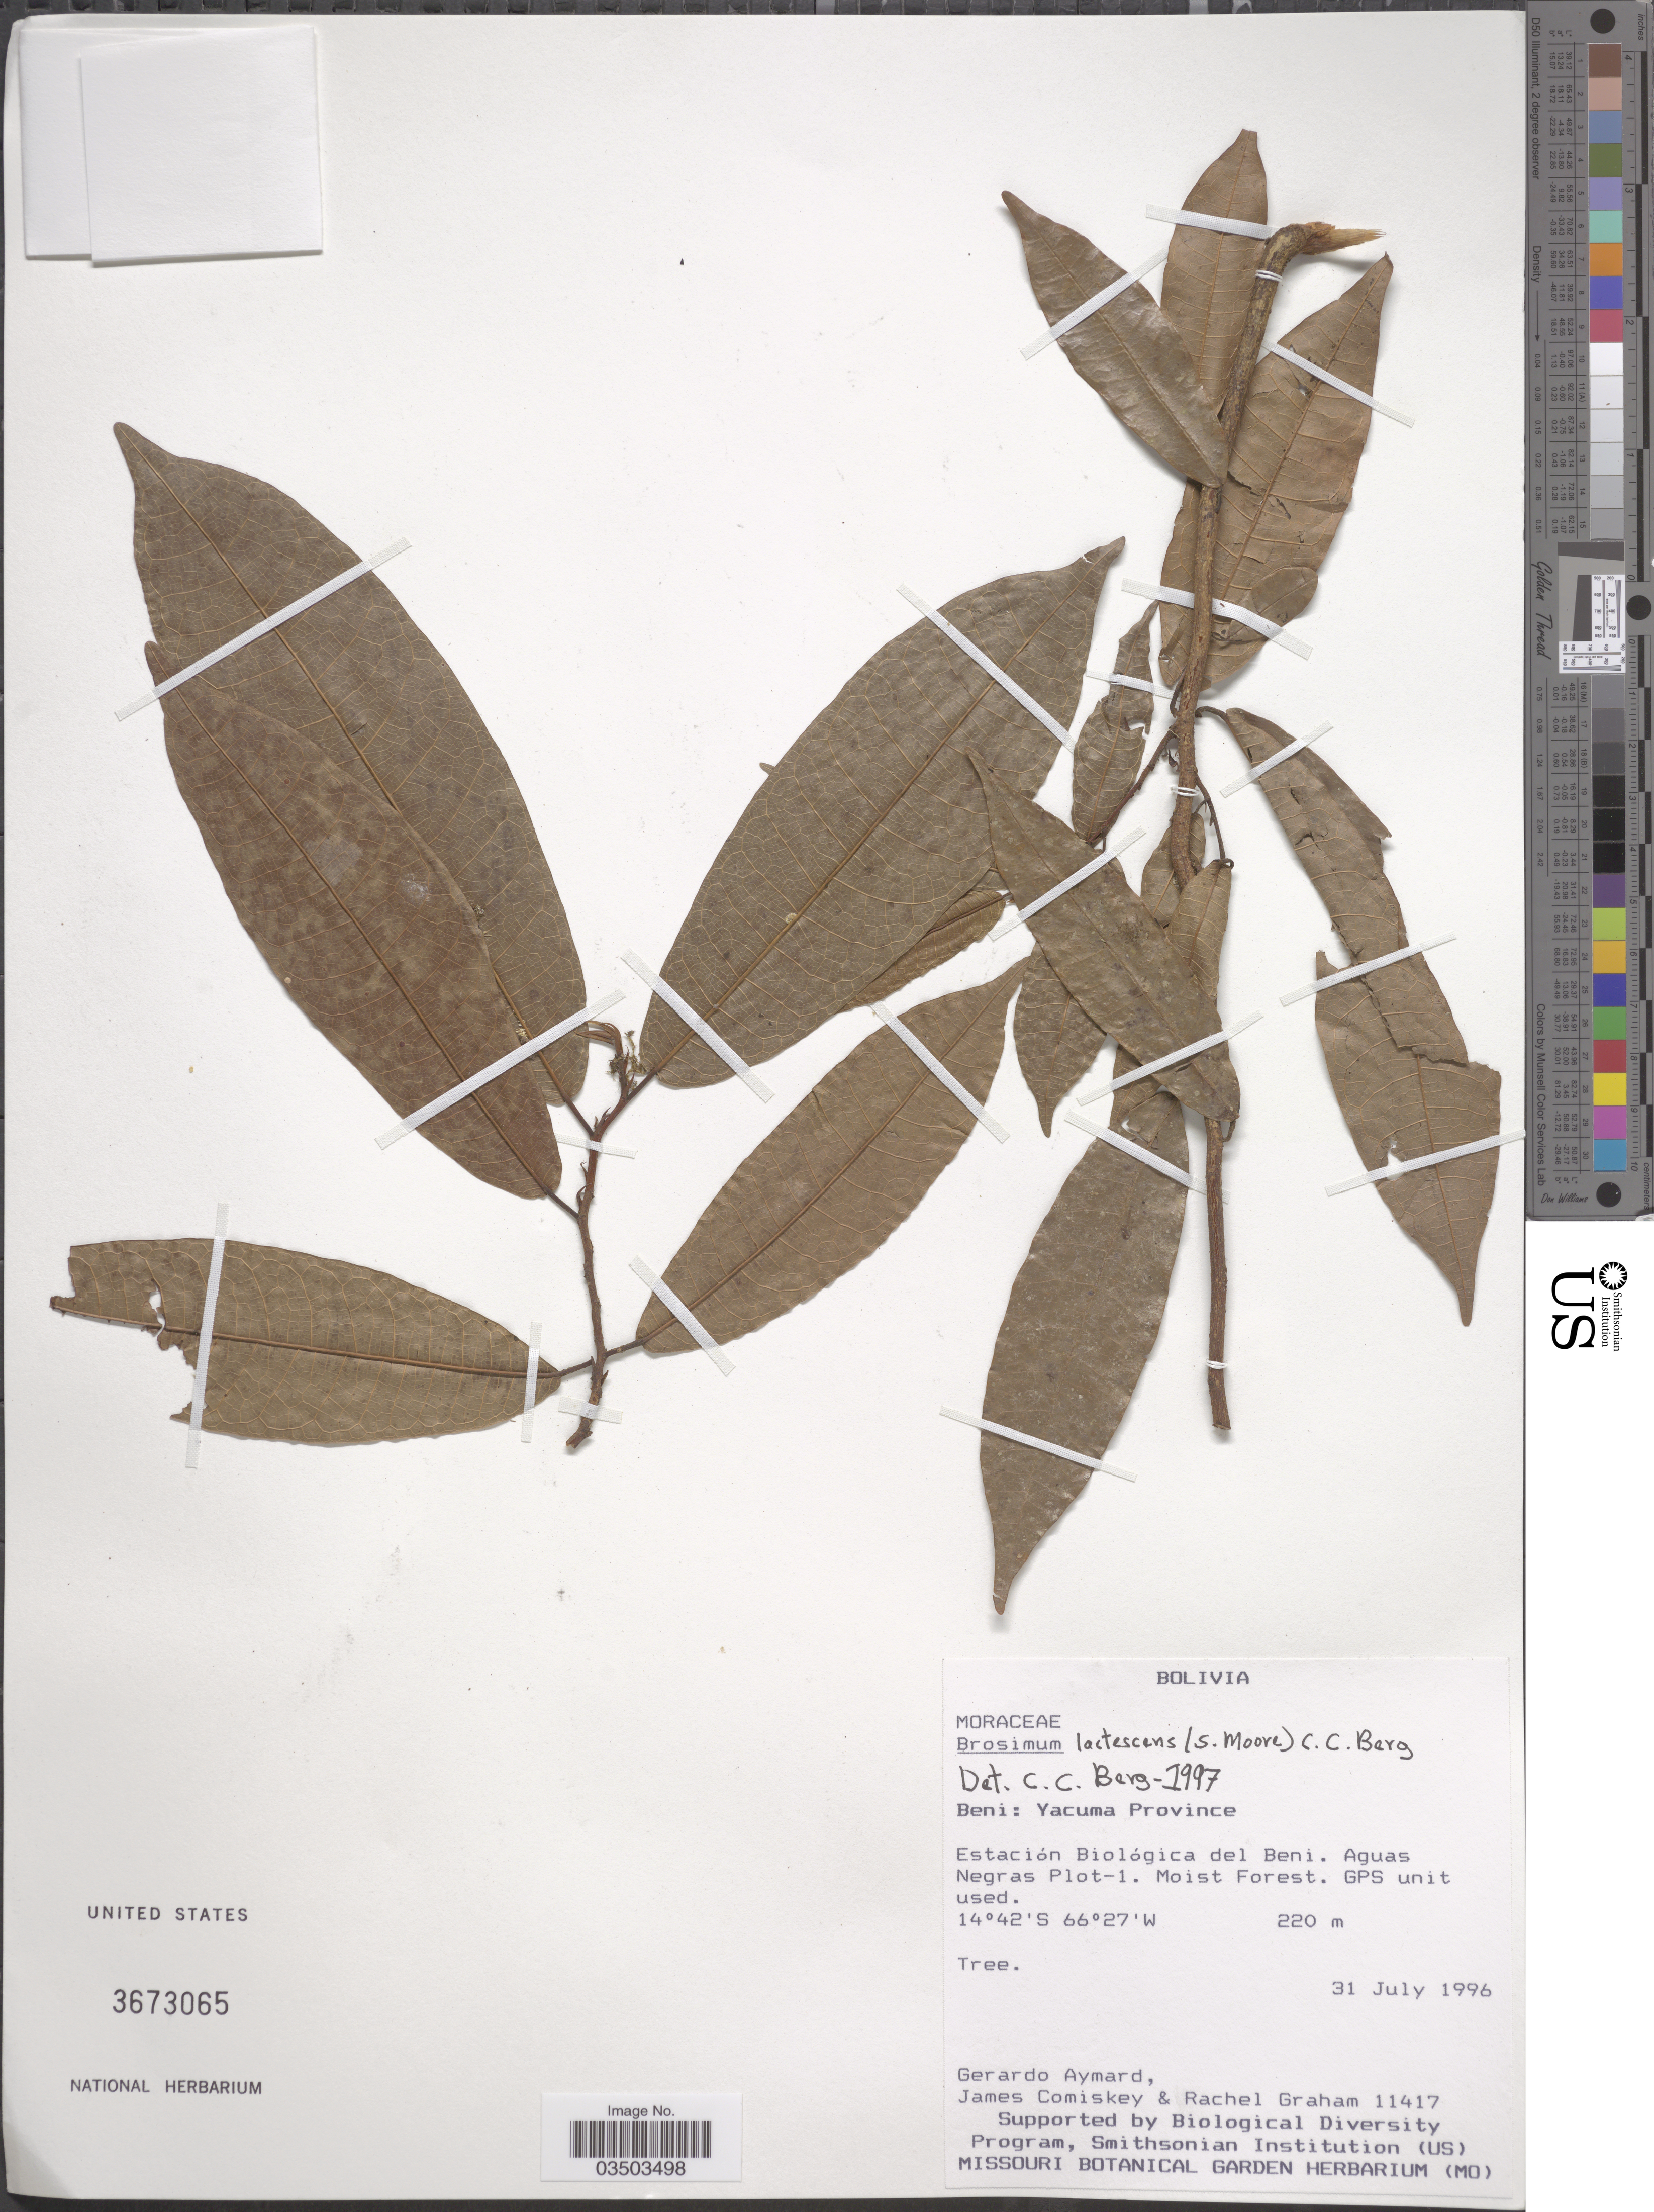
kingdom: Plantae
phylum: Tracheophyta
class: Magnoliopsida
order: Rosales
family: Moraceae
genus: Brosimum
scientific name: Brosimum lactescens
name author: (S. Moore) C.C. Berg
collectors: G. A. Aymard, J. A. Comiskey & R. Graham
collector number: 11417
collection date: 1996-07-31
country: Bolivia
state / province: Beni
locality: Yacuma Province. Estación Biológica del Beni. Aguas Negras Plot-1.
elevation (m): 220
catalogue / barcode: US 3673065